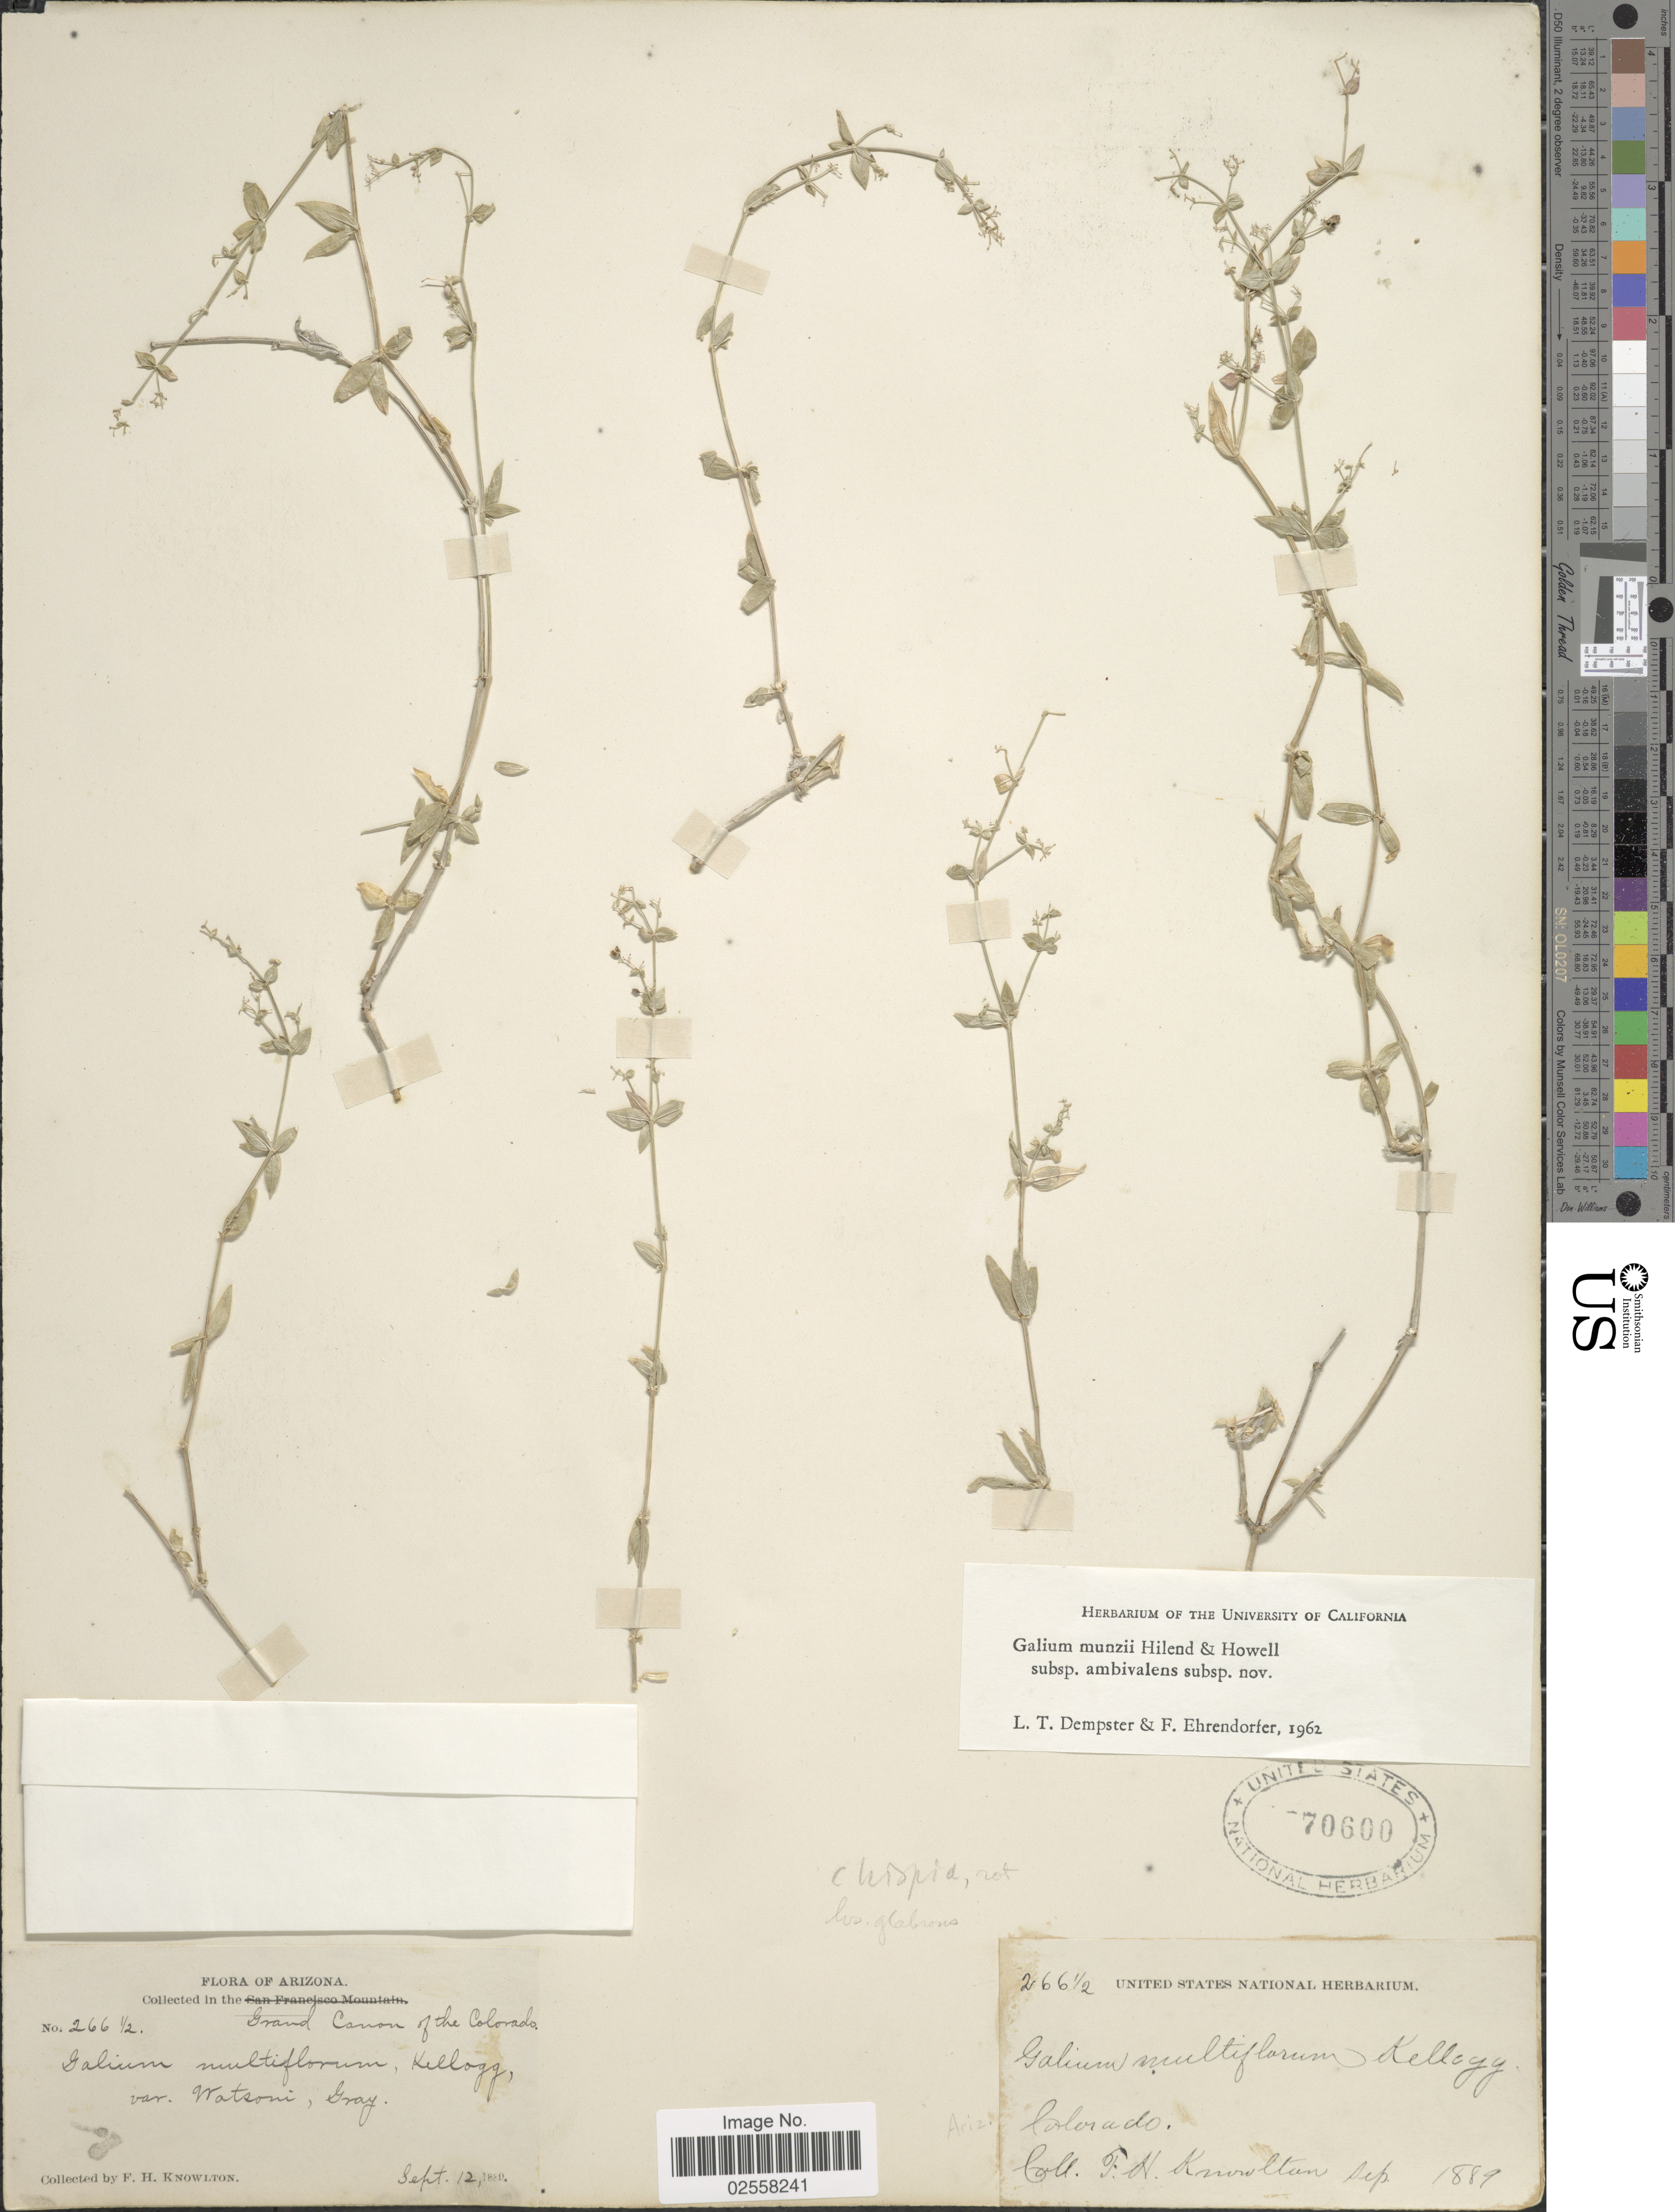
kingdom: Plantae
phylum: Tracheophyta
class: Magnoliopsida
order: Gentianales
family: Rubiaceae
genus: Galium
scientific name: Galium munzii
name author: Hilend & J.T. Howell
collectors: F. H. Knowlton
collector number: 266½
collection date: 1889-09-12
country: United States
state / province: Arizona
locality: Grand Canon of the Colorado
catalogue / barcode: US 70600